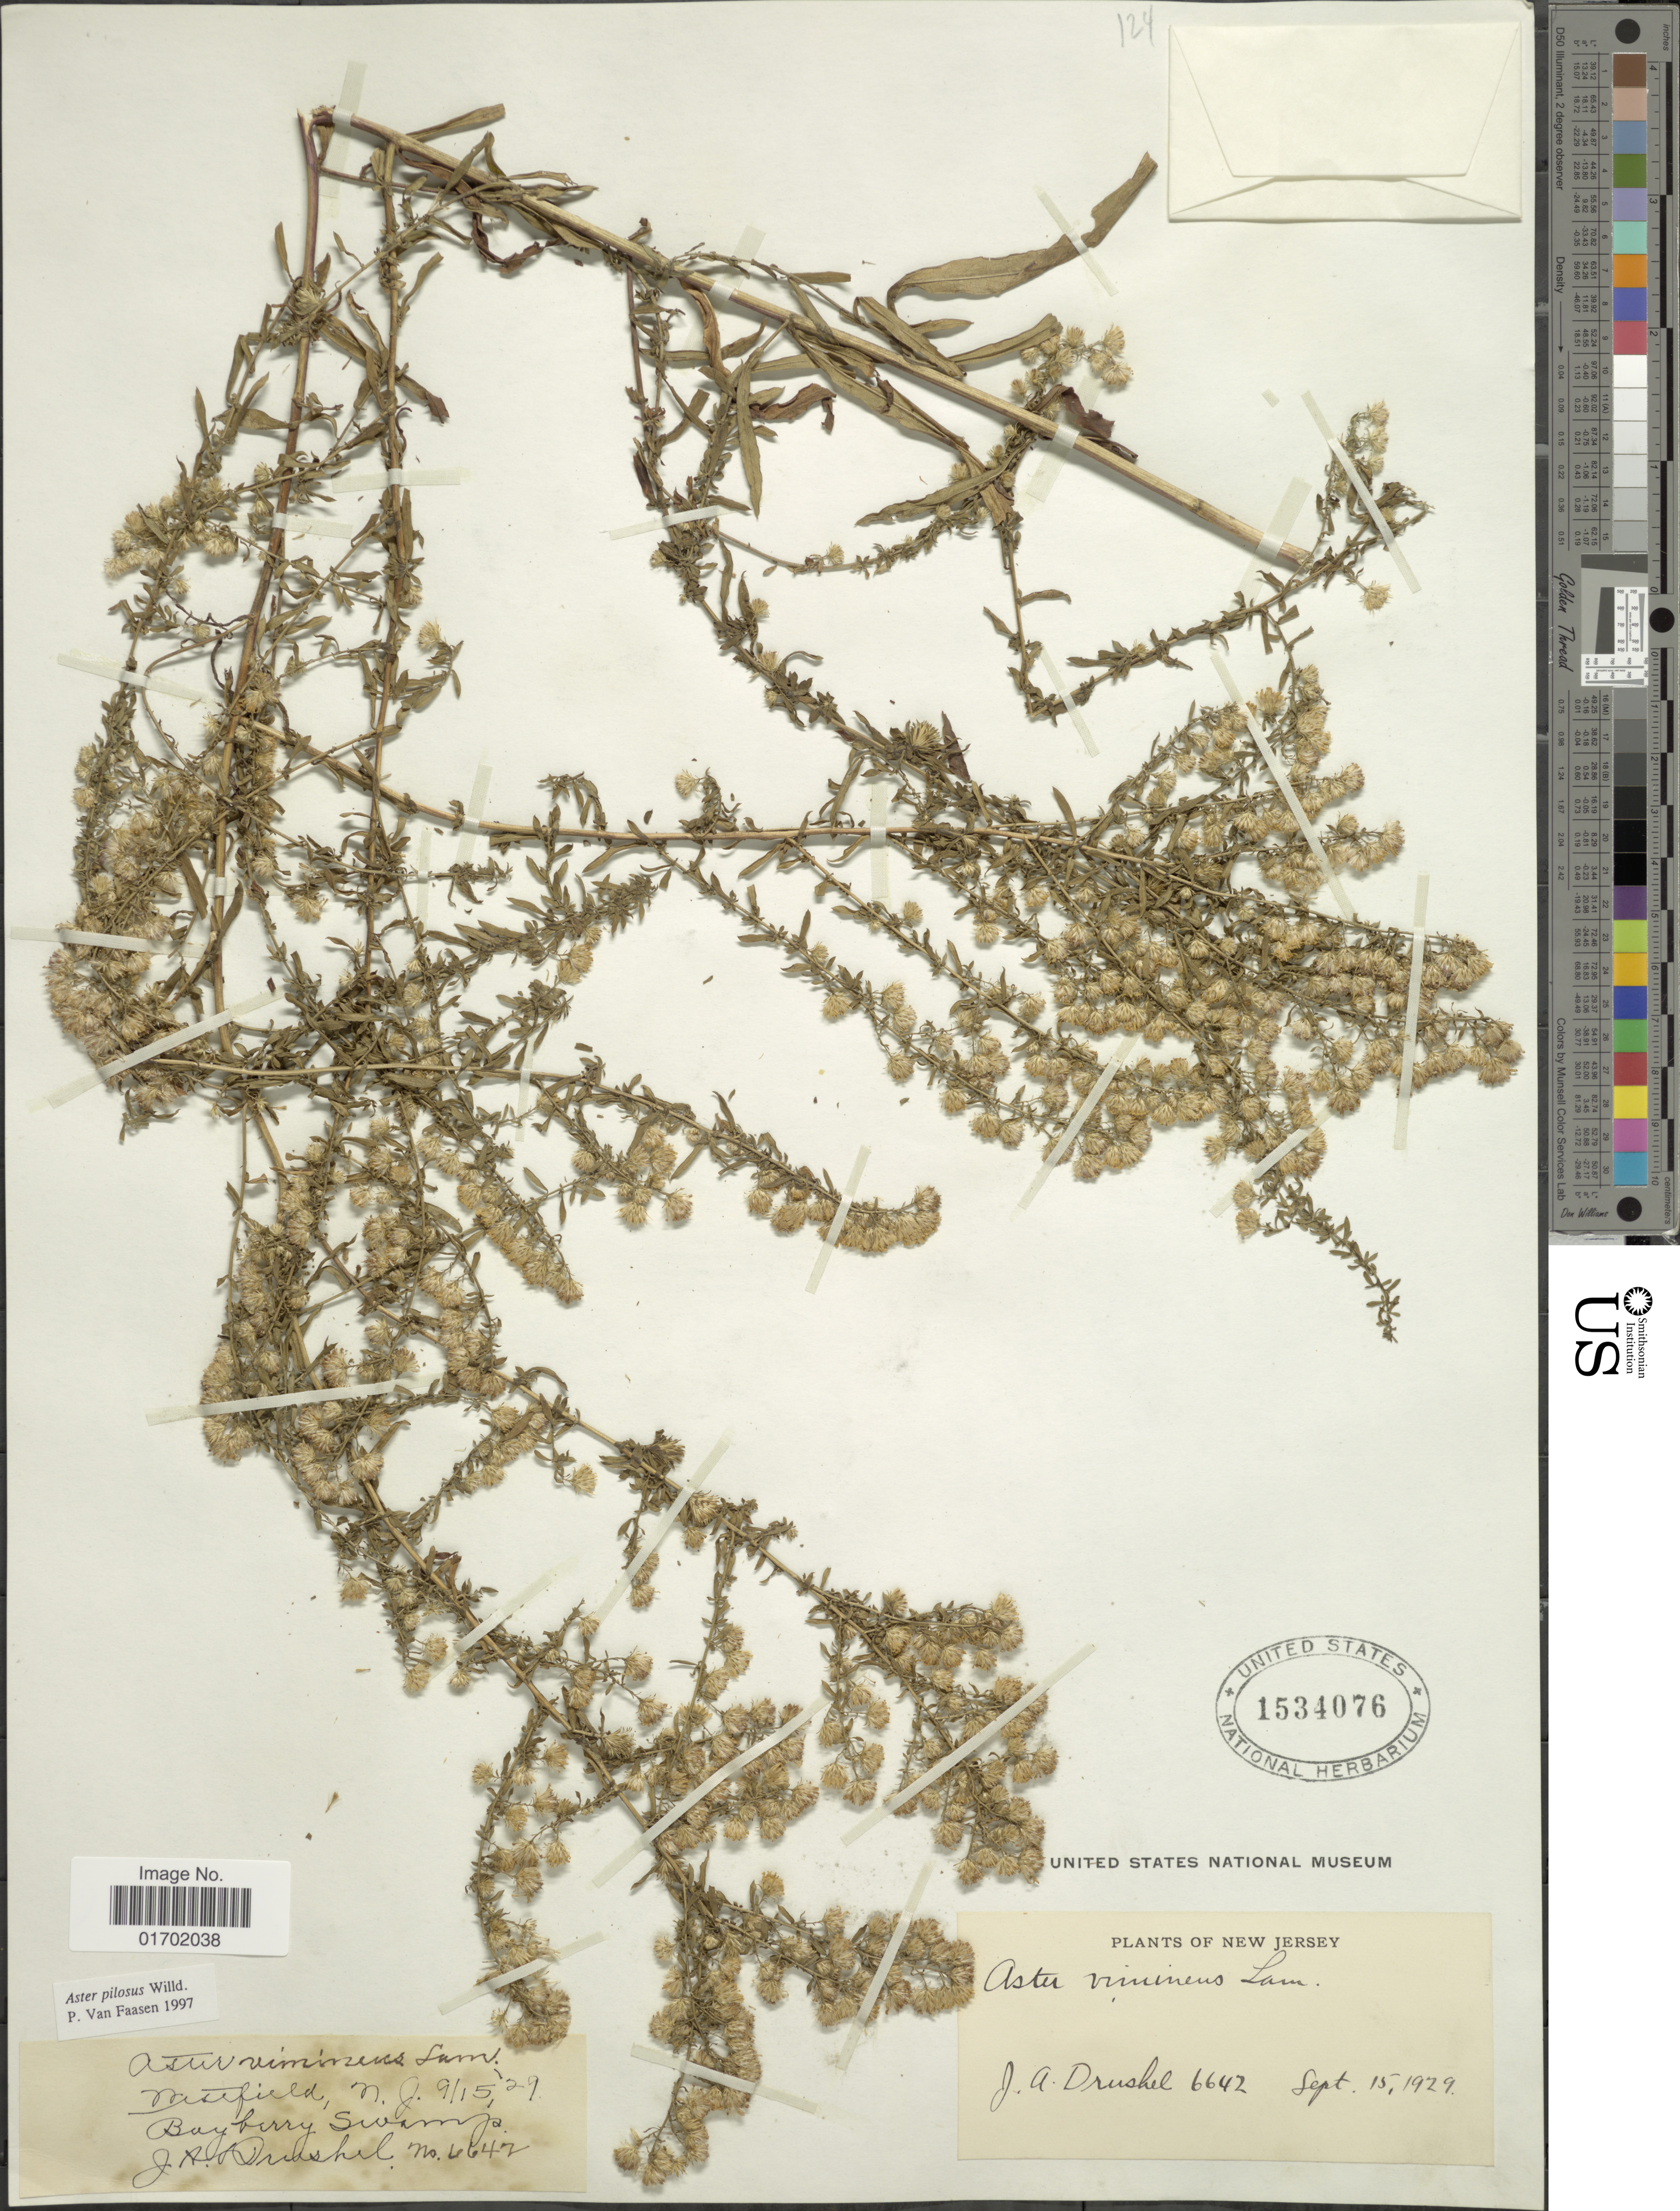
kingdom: Plantae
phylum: Tracheophyta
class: Magnoliopsida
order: Asterales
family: Asteraceae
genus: Symphyotrichum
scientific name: Symphyotrichum pilosum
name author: (Willd.) G.L. Nesom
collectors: J. A. Drushel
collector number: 6642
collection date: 1929-09-15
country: United States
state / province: New Jersey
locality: Nusefield, N. J., Bay berry swamp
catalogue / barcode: US 1534076